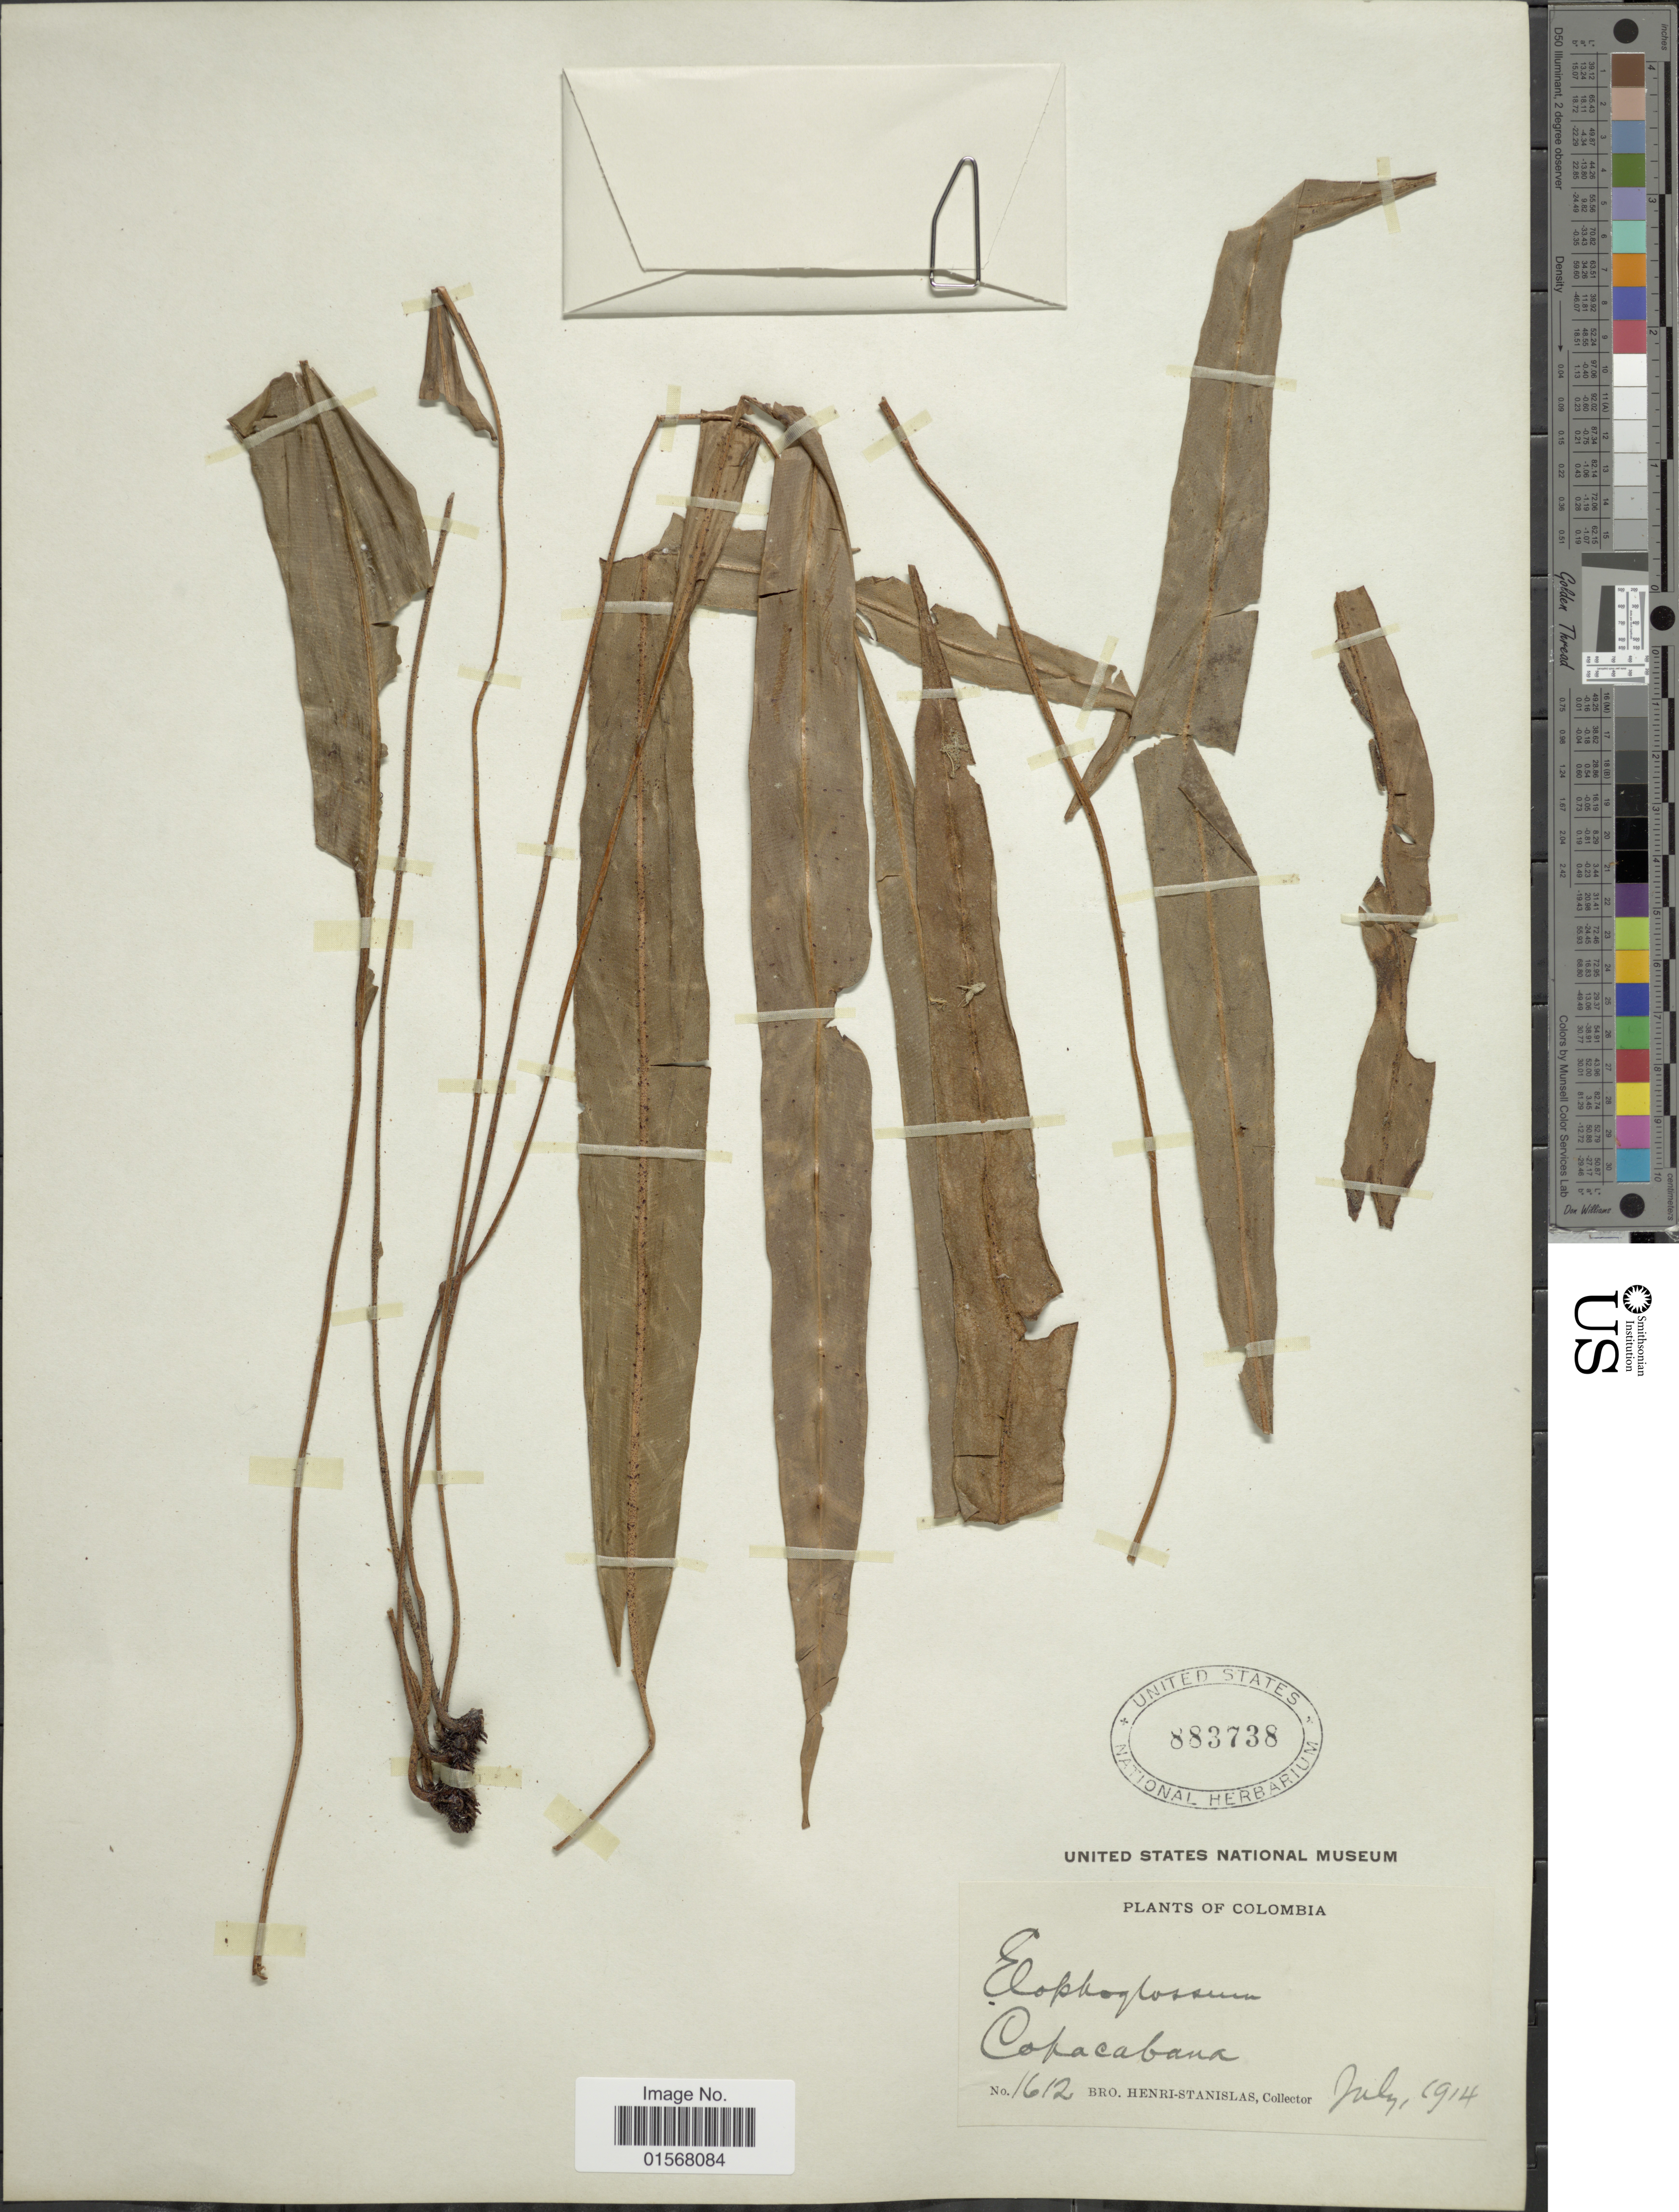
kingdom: Plantae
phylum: Tracheophyta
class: Polypodiopsida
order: Polypodiales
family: Dryopteridaceae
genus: Elaphoglossum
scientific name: Elaphoglossum sp.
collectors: Henri-Stanislas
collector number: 1612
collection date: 1914-07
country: Colombia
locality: Copacabana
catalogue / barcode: US 883738